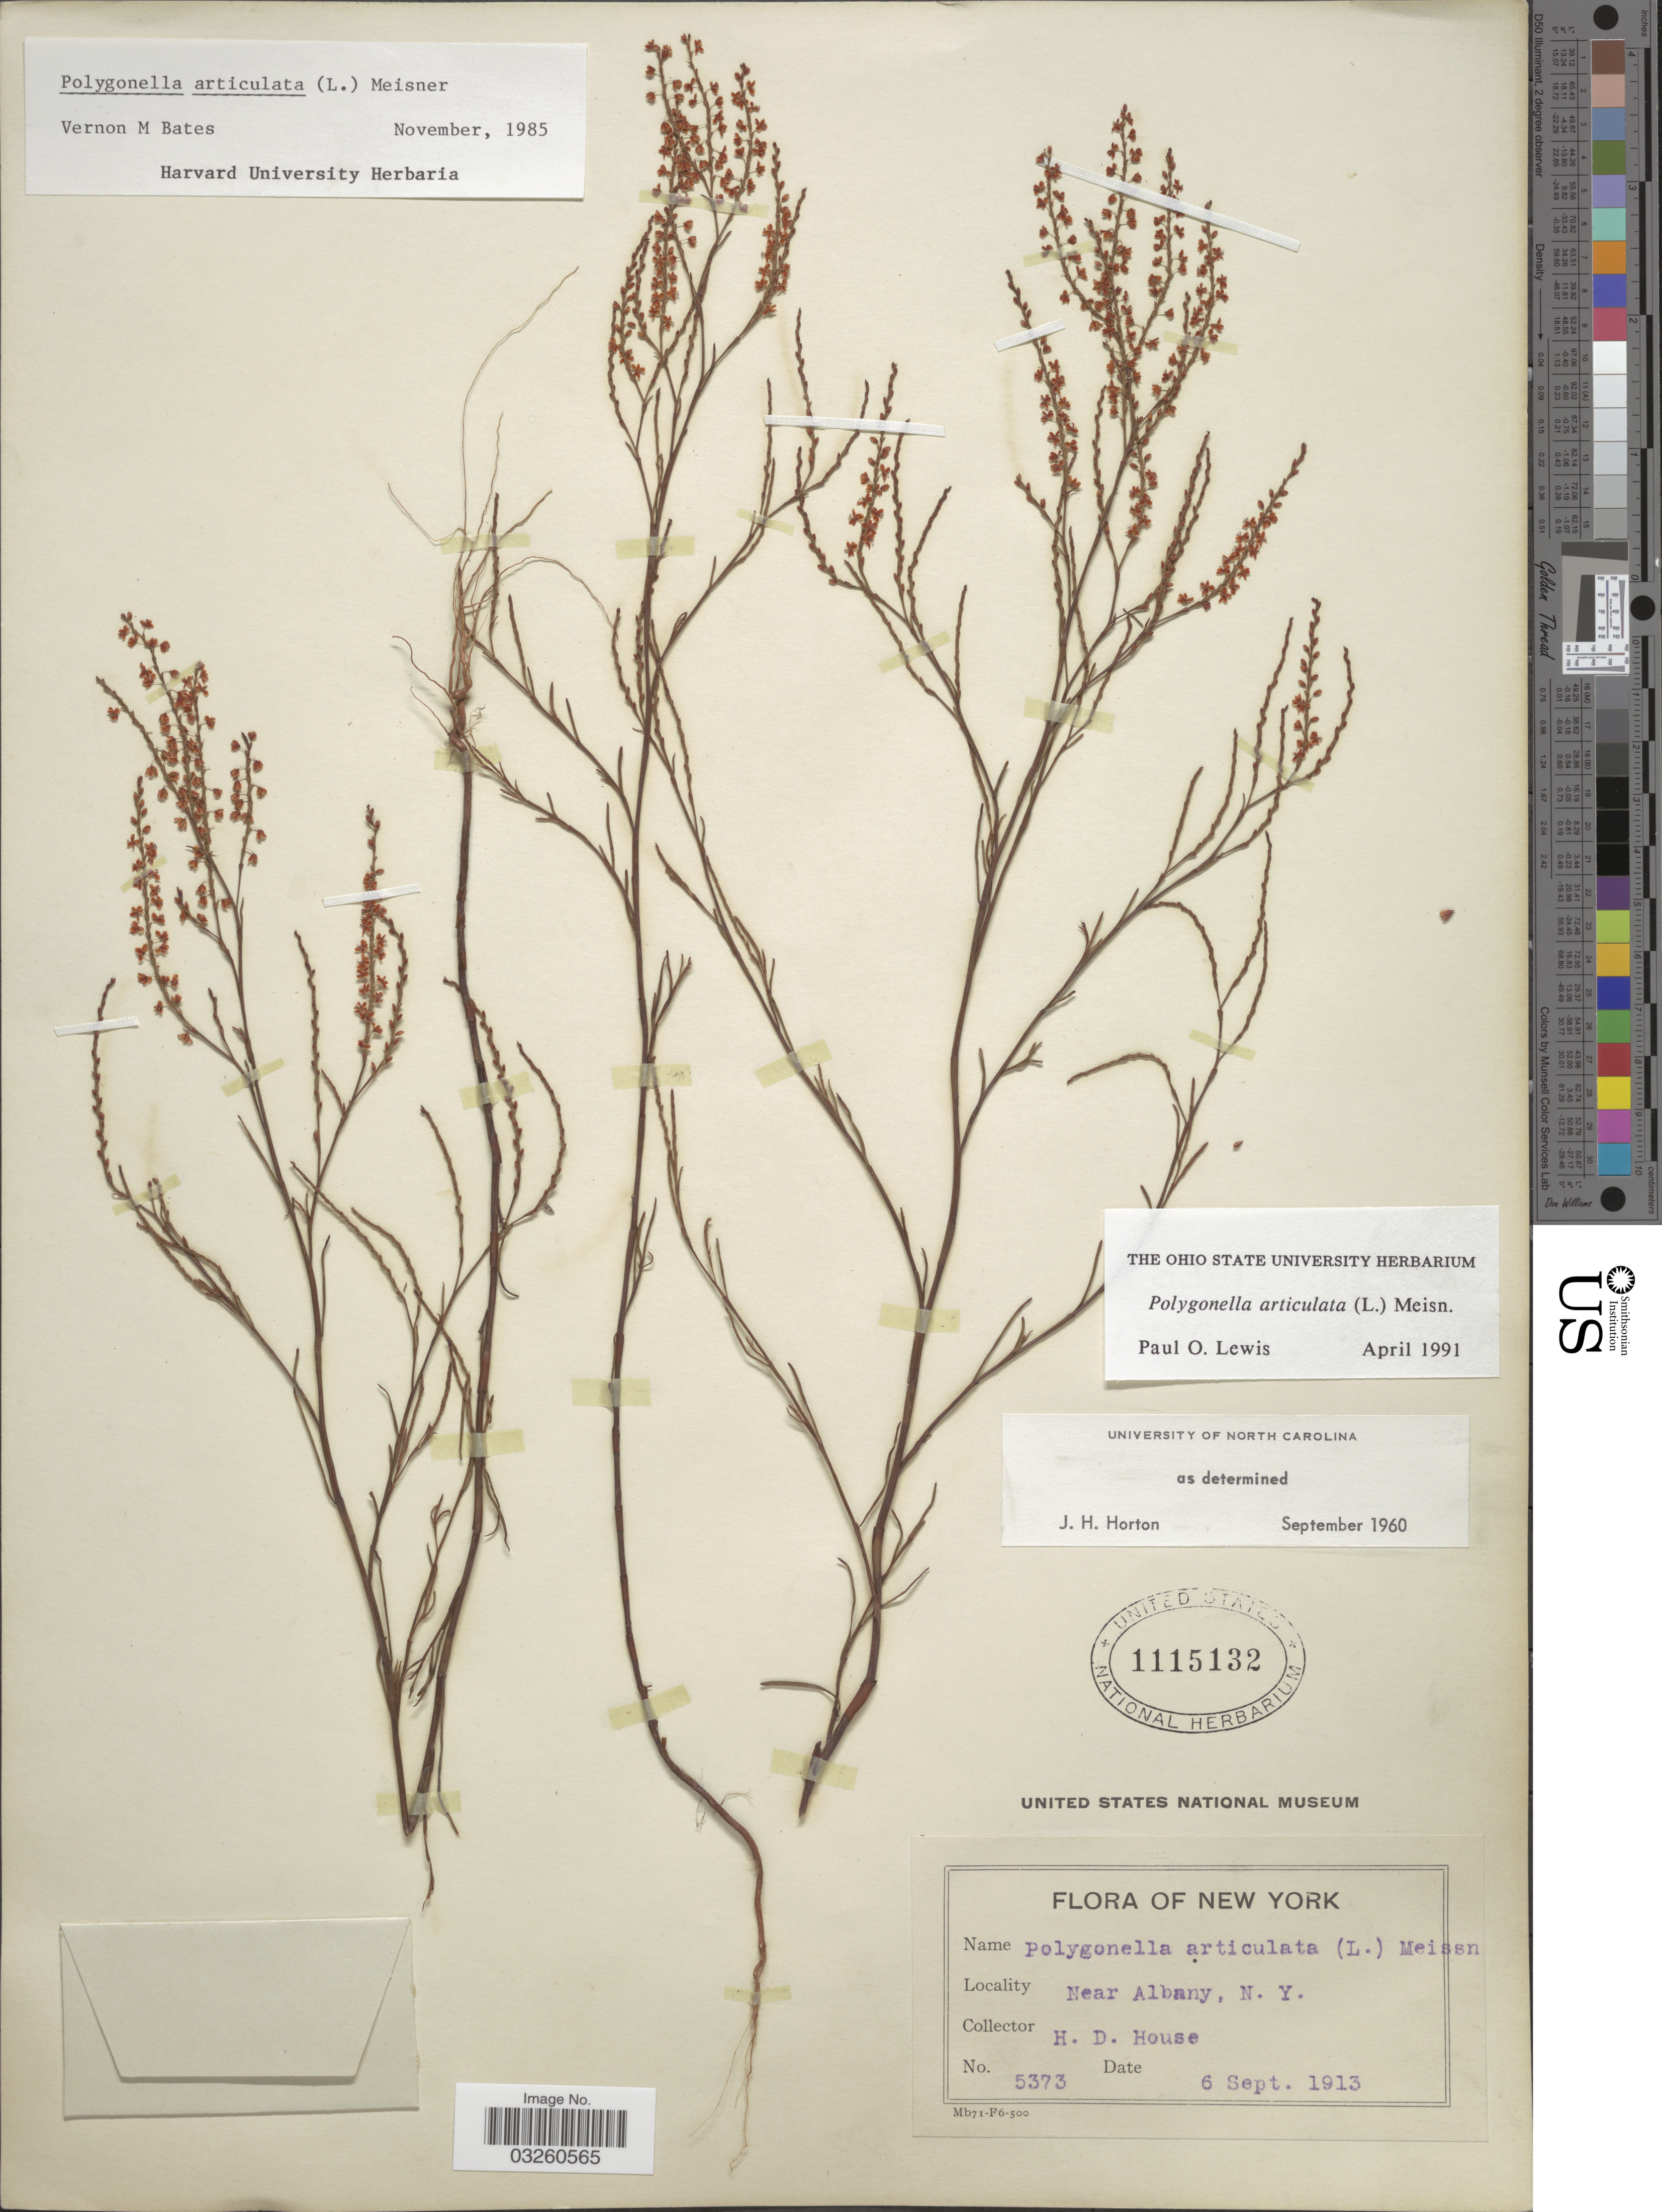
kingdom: Plantae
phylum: Tracheophyta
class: Magnoliopsida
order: Caryophyllales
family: Polygonaceae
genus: Polygonella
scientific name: Polygonella articulata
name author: (L.) Meisn.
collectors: H. D. House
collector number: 5373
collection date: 1913-09-06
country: United States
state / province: New York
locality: Near Albany.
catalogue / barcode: US 1115132